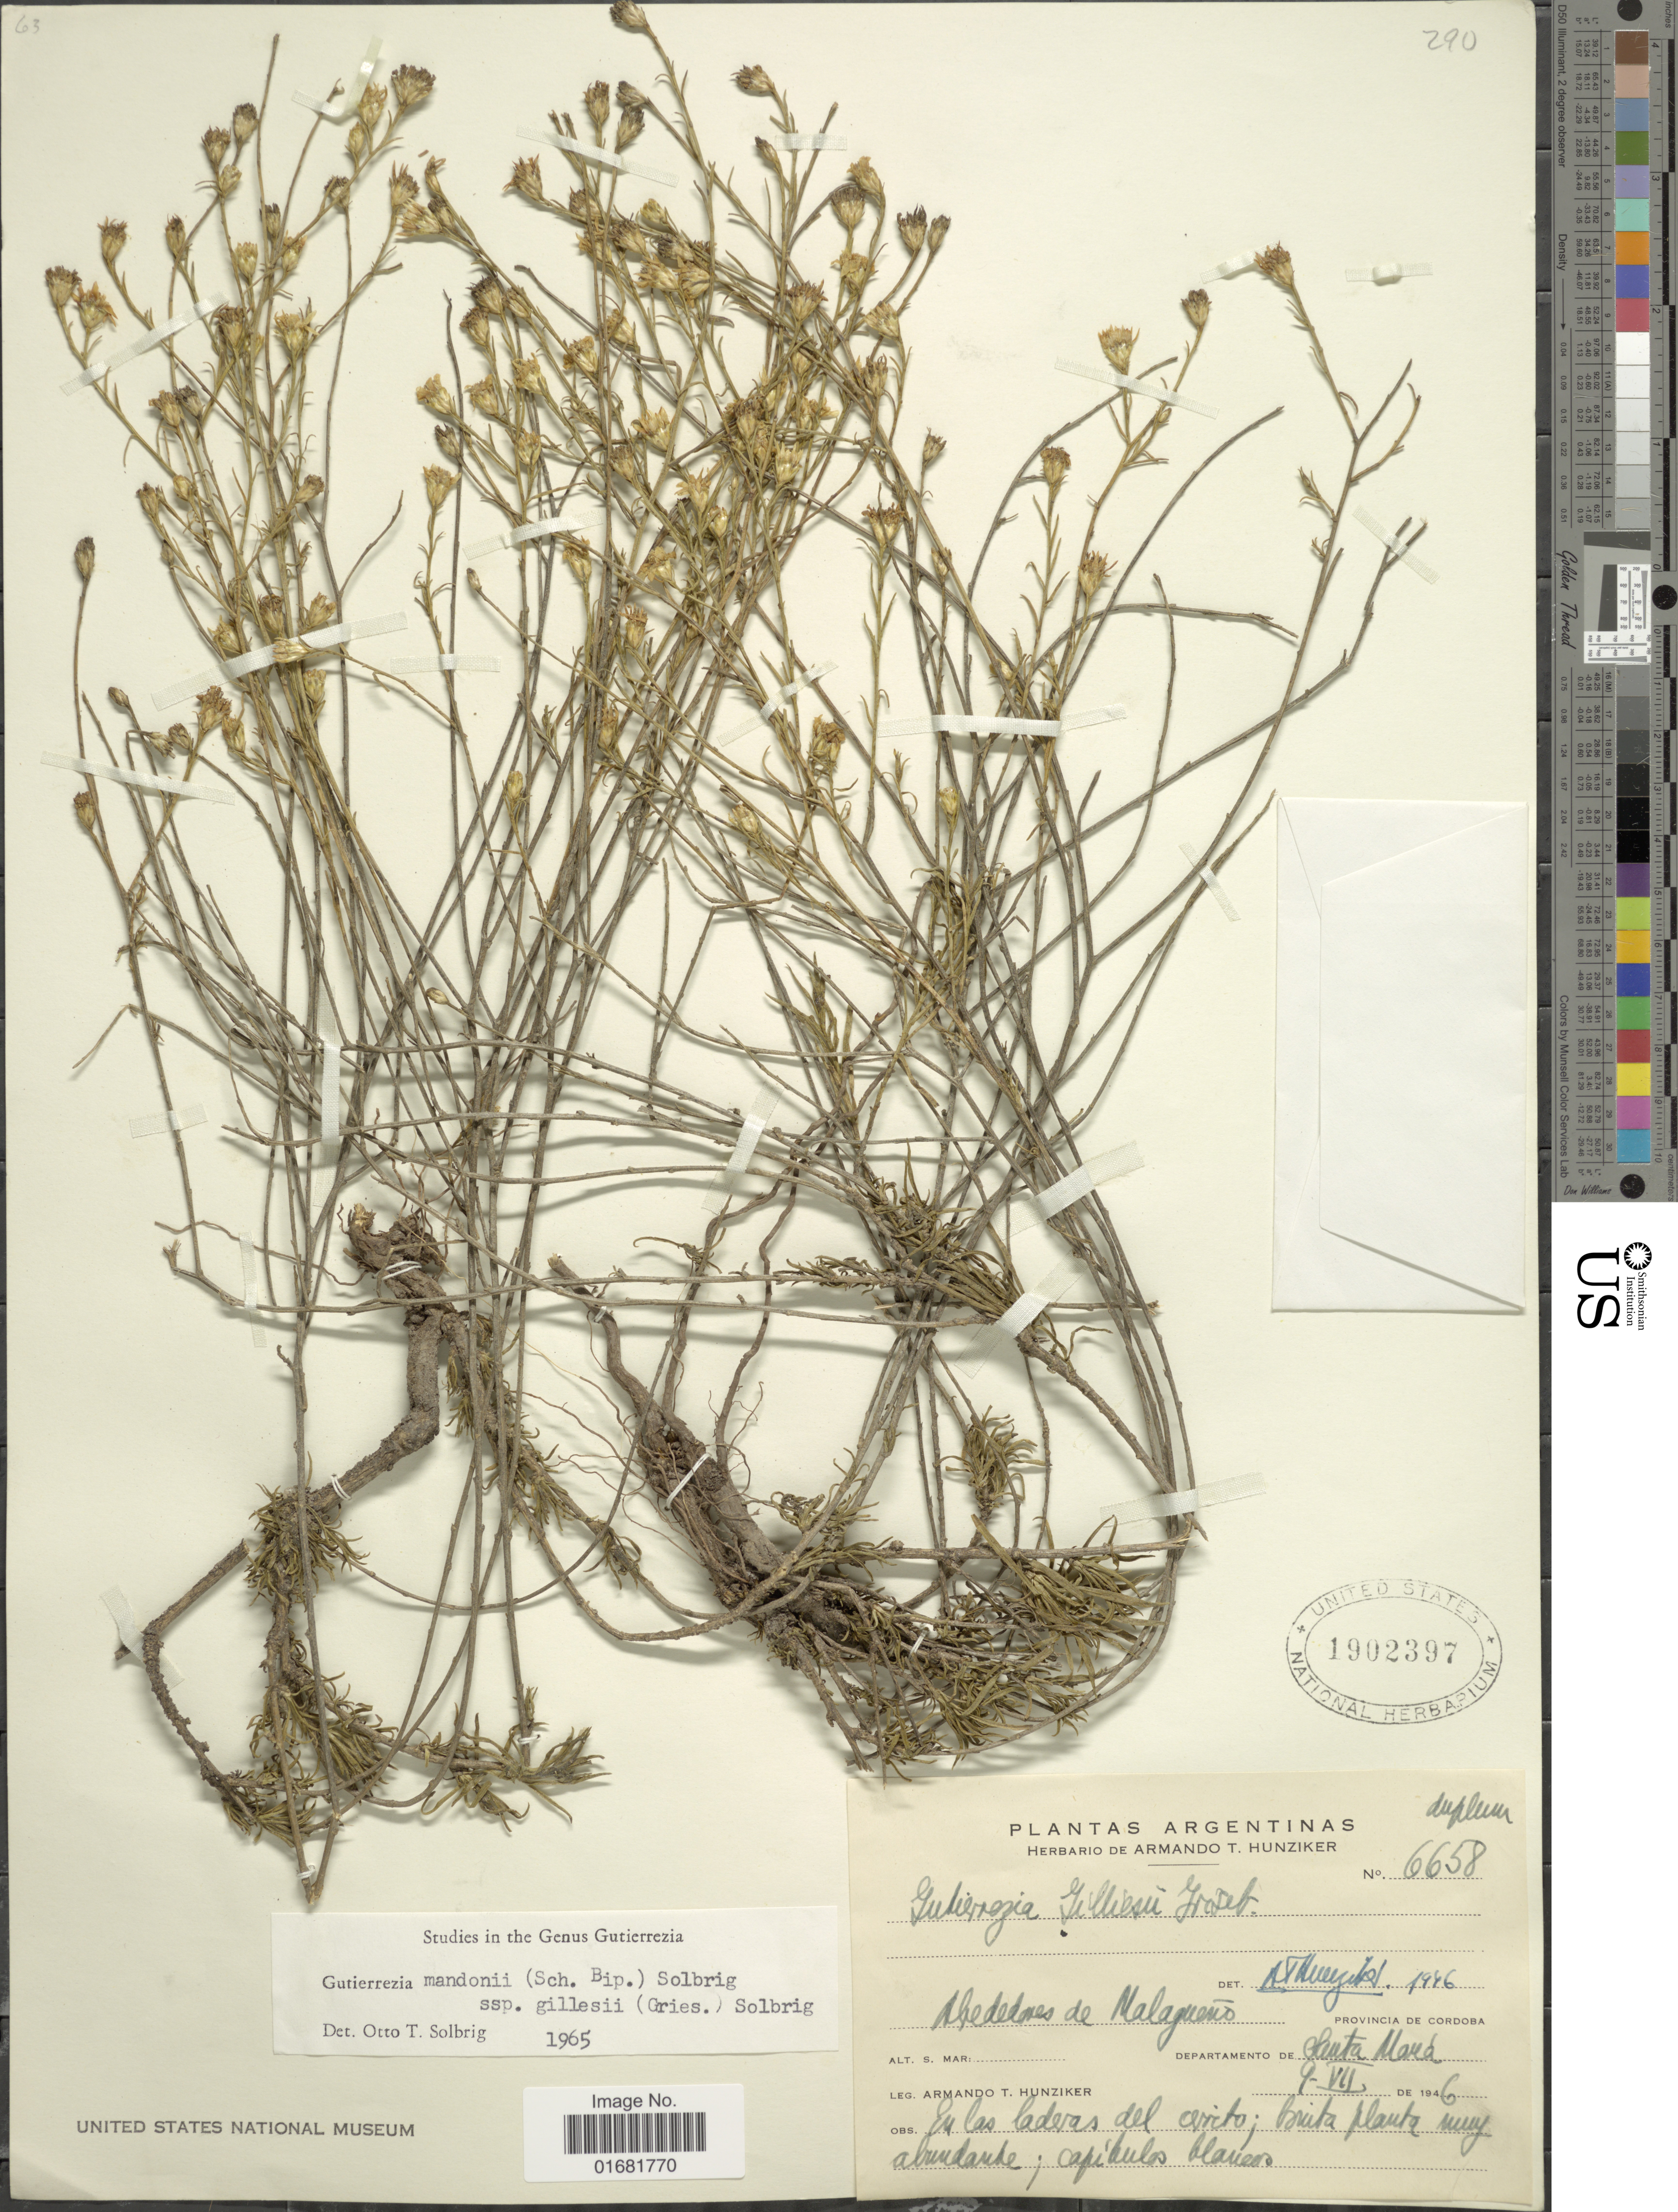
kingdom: Plantae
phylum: Tracheophyta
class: Magnoliopsida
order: Asterales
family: Asteraceae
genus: Gutierrezia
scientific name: Gutierrezia mandonii subsp. gillesii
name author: (Griseb.) Solbrig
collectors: A. T. Hunziker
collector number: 6658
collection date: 1946-07-09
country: Argentina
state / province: Cordoba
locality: Alrededores de Malagueño. Departamento de Santa Mará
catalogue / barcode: US 1902397